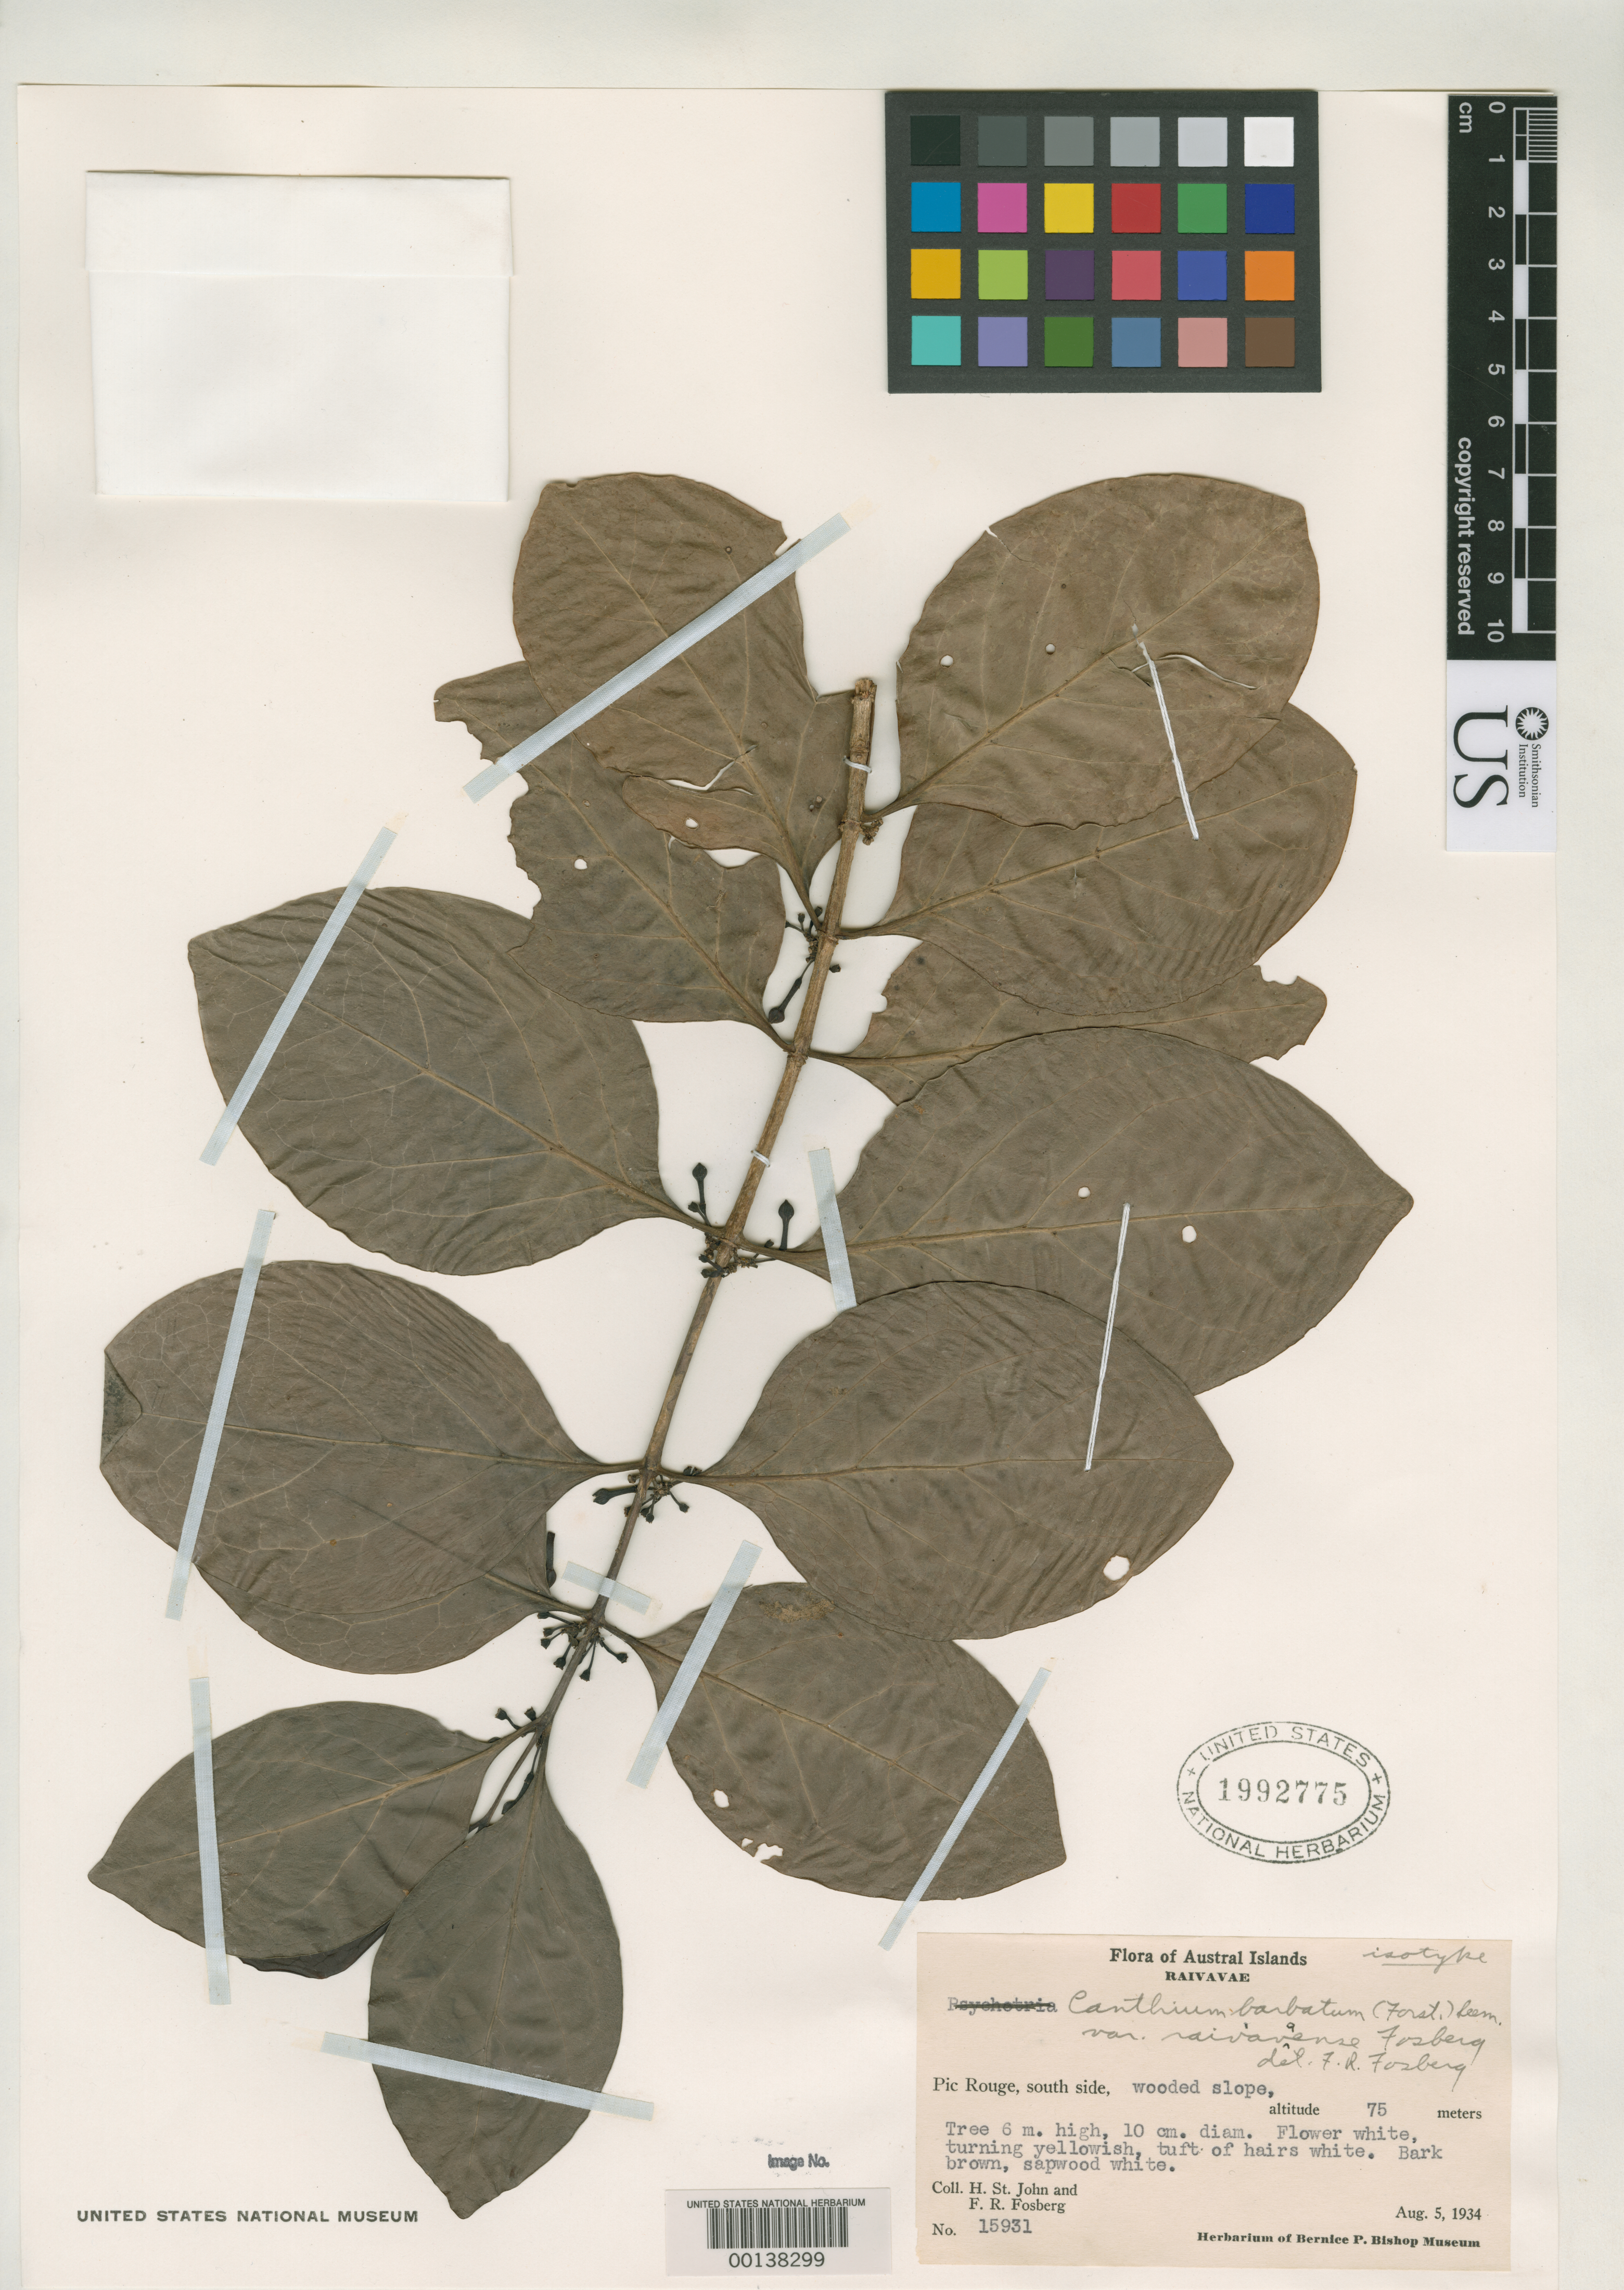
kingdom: Plantae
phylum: Tracheophyta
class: Magnoliopsida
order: Gentianales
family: Rubiaceae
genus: Canthium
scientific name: Canthium barbatum var. raivavaense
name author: Fosberg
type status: Isotype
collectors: H. St. John & F. R. Fosberg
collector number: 15931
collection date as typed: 05 Aug 1934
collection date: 1934-08-05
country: French Polynesia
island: Raivavae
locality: S ridge of Pic Rouge. [Tubuai Is.]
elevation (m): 75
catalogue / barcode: US 1992775